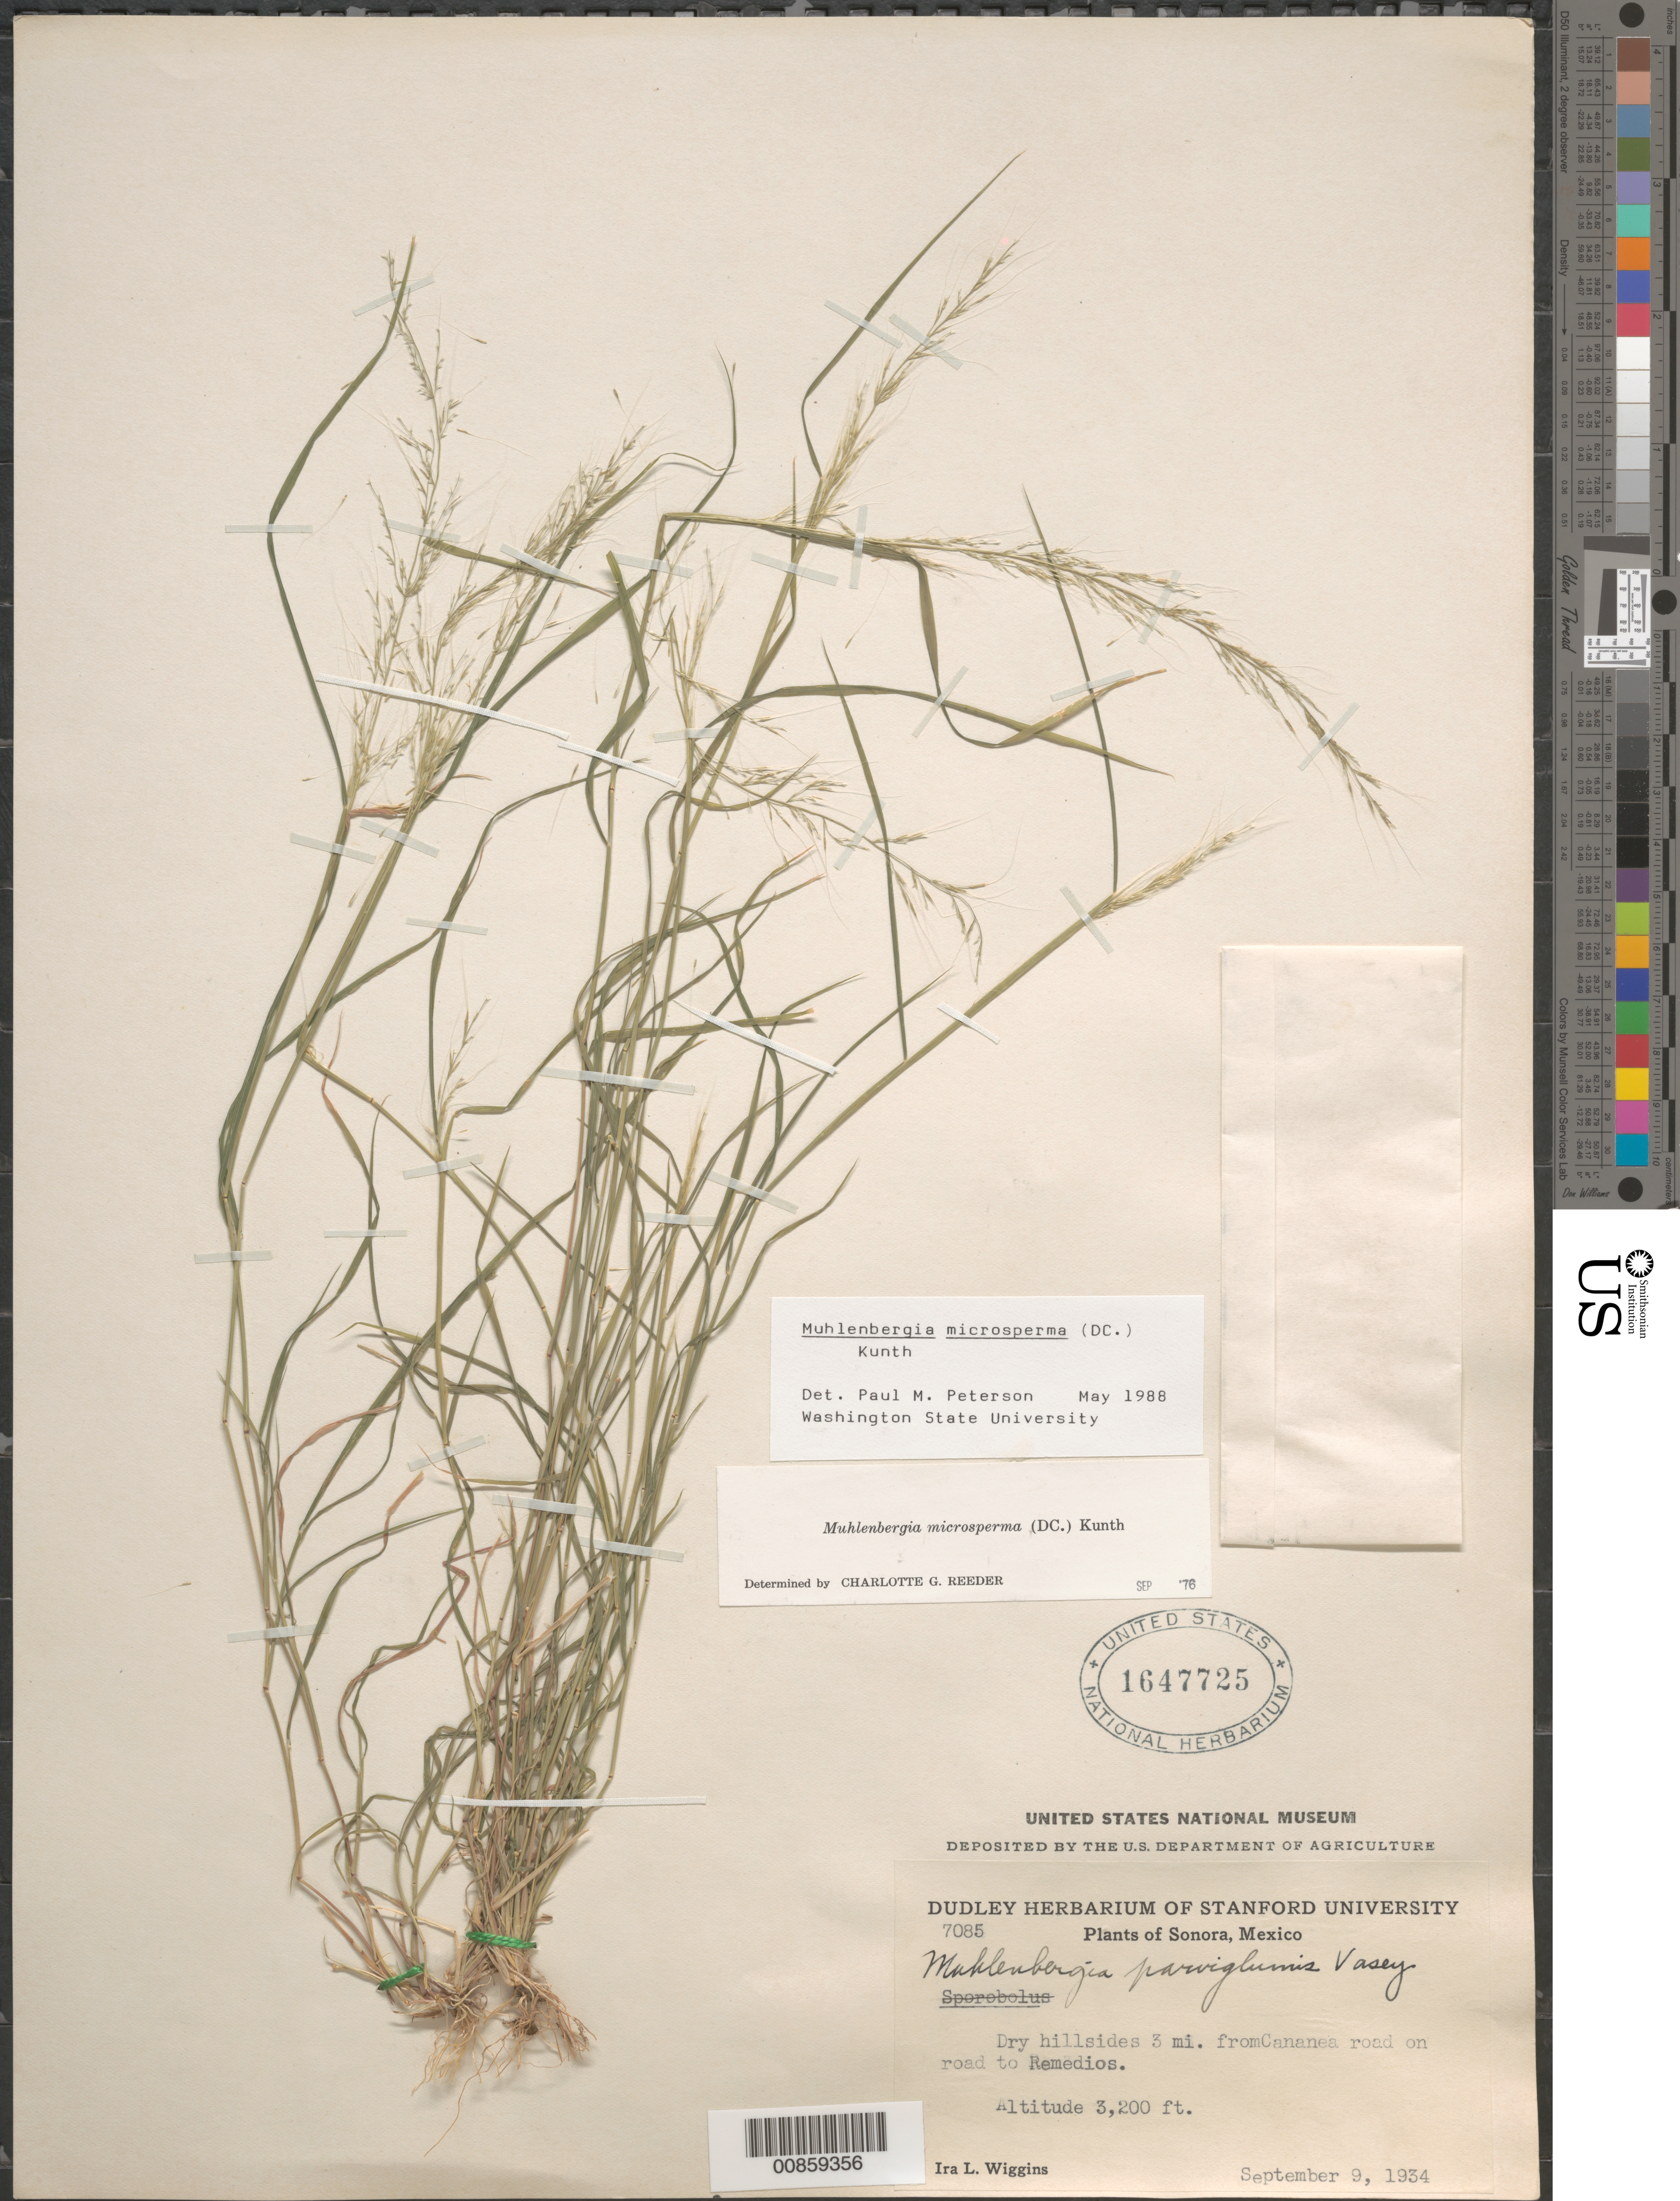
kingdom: Plantae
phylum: Tracheophyta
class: Liliopsida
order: Poales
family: Poaceae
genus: Muhlenbergia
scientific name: Muhlenbergia microsperma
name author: (DC.) Kunth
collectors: I. L. Wiggins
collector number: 7085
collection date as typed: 09 Sep 1934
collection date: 1934-09-09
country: Mexico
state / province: Sonora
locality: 3 mi from Cananea road to Remedios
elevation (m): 975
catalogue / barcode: US 1647725